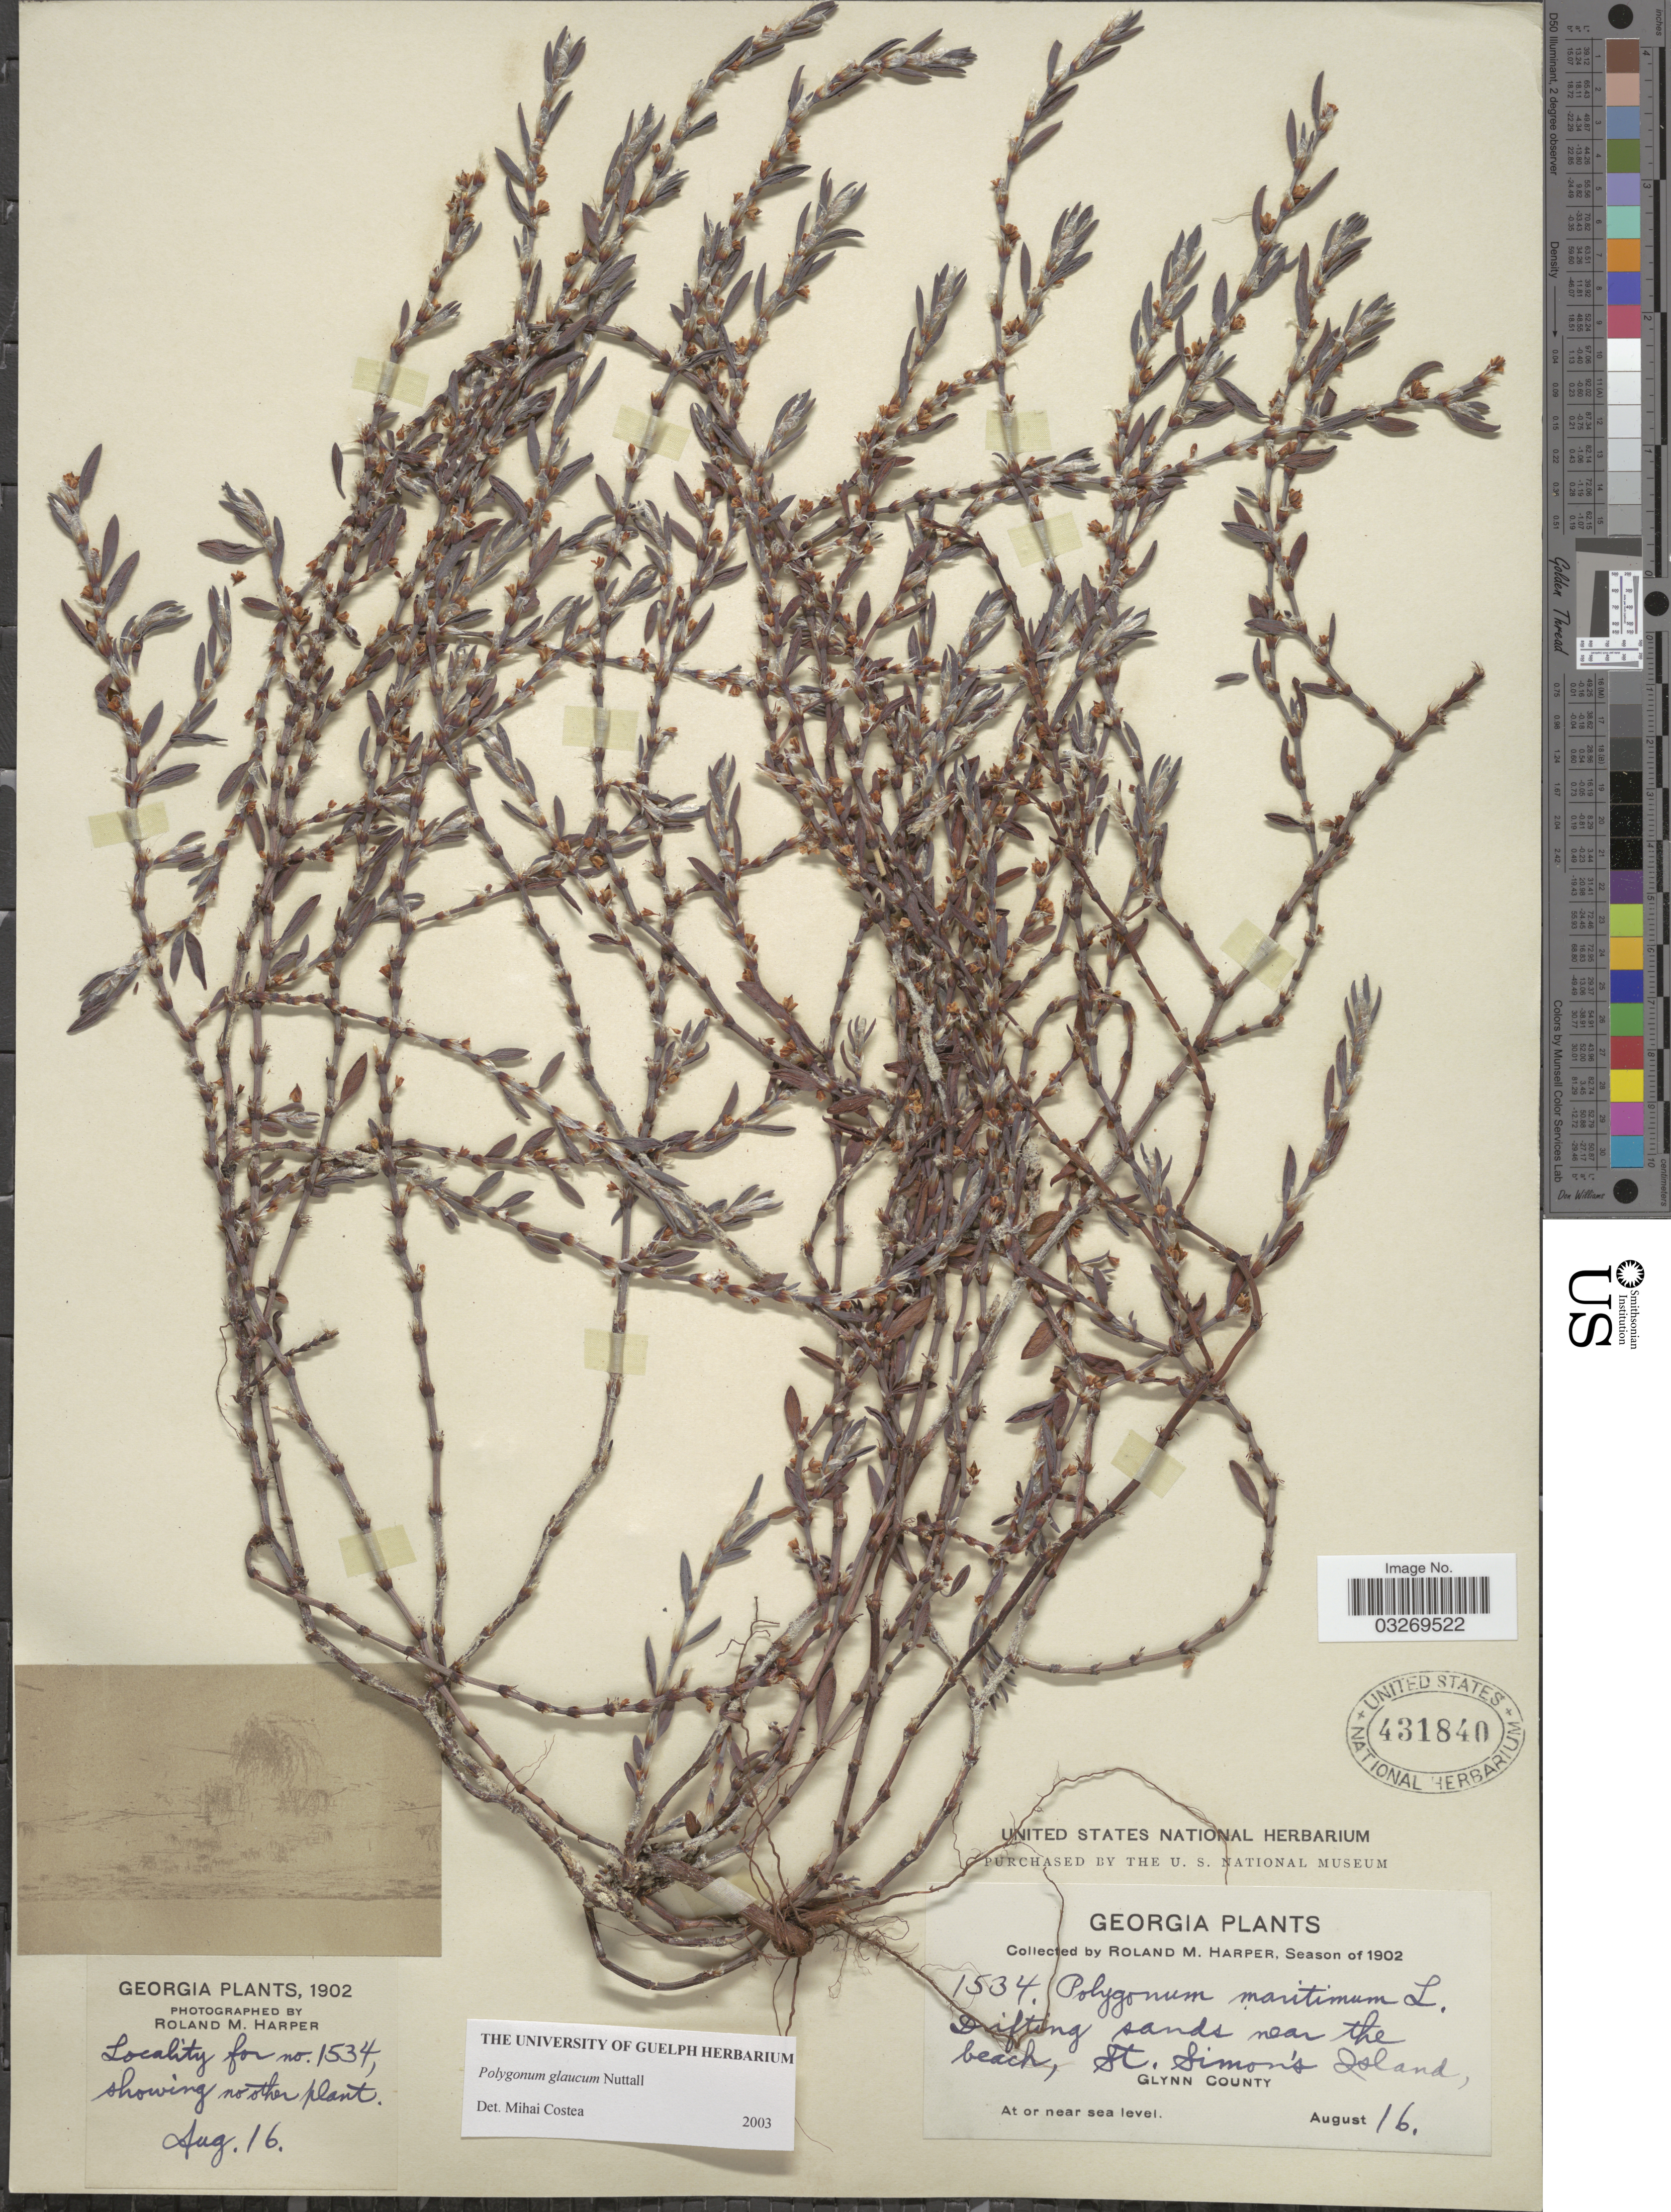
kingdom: Plantae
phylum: Tracheophyta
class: Magnoliopsida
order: Caryophyllales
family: Polygonaceae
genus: Polygonum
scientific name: Polygonum glaucum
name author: Nutt.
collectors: R. M. Harper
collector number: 1534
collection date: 1902-08-16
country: United States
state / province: Georgia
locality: Drifting sands near the beach, St. Simon's Island, Glynn County.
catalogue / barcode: US 431840